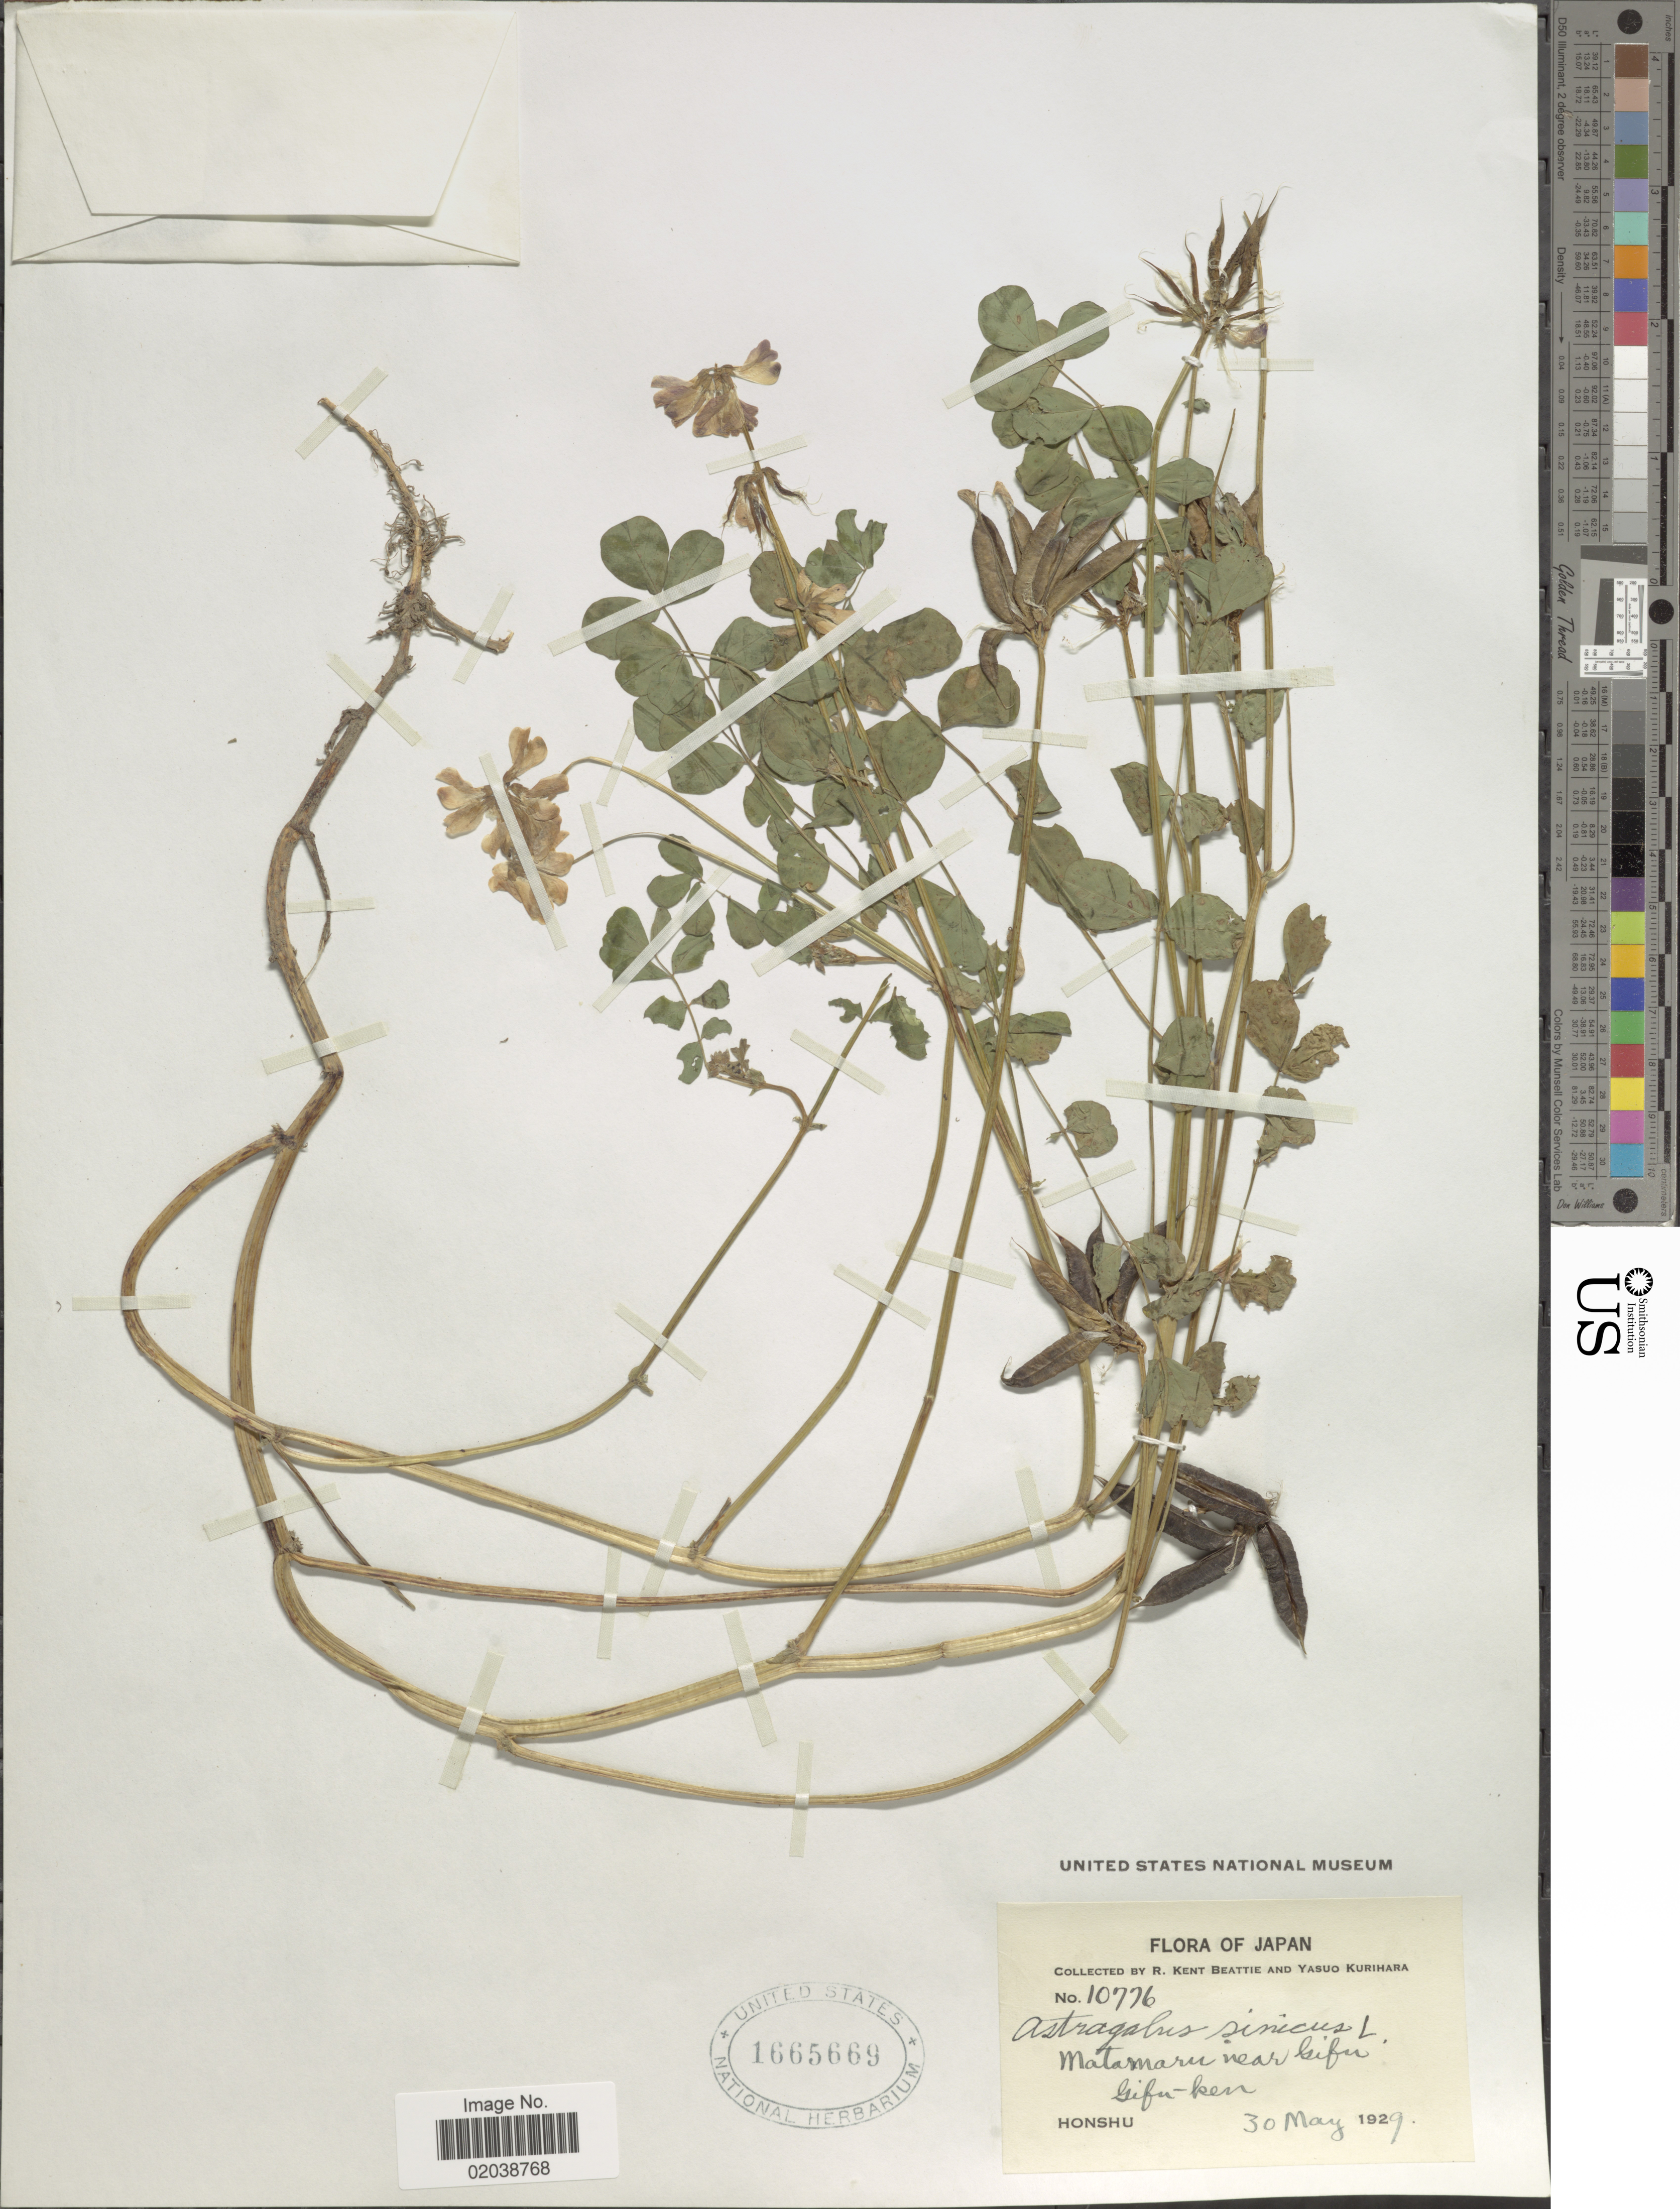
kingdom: Plantae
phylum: Tracheophyta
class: Magnoliopsida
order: Fabales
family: Fabaceae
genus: Astragalus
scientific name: Astragalus sinicus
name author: L.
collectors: R. K. Beattie & Y. Kurihara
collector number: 10776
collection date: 1929-05-30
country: Japan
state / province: Gihu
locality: Matamaru near Gifu, Gifu-ken, Honshu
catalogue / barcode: US 1665669